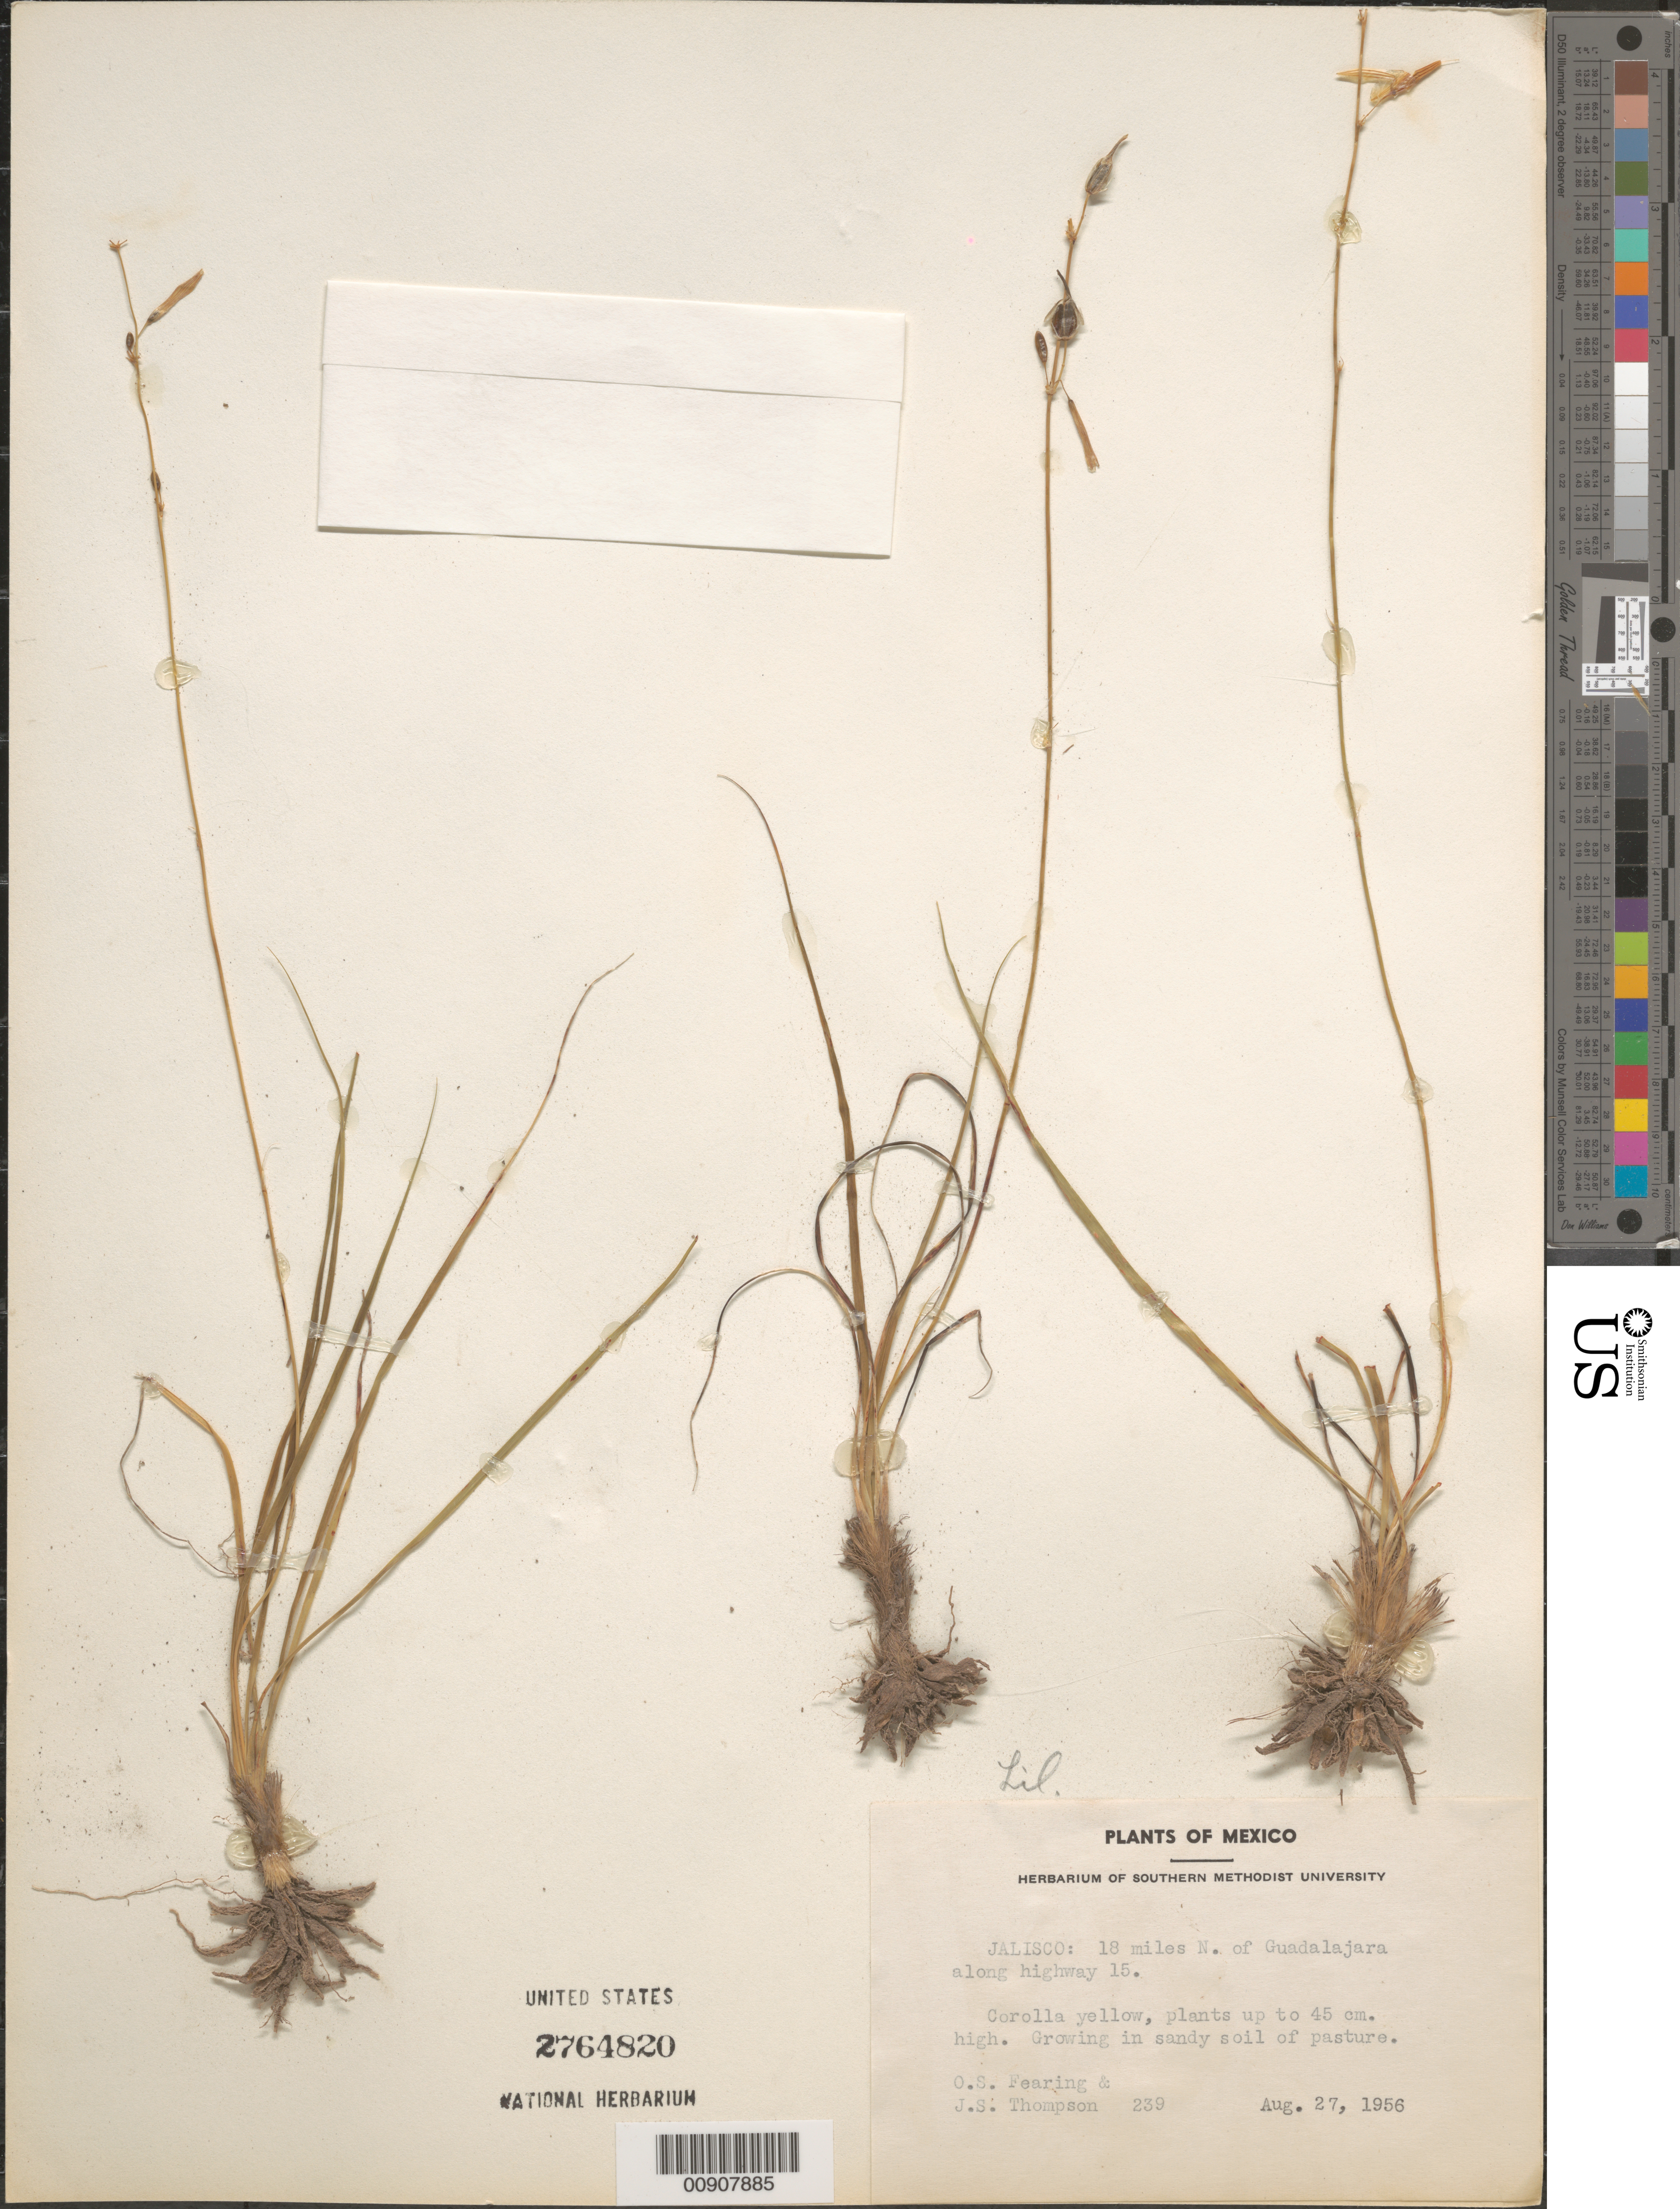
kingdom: Plantae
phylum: Tracheophyta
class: Liliopsida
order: Liliales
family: Liliaceae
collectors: O. S. Fearing, J. S. Thompson & B. L. Turner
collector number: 239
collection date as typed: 27 Aug 1956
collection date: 1956-08-27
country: Mexico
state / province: Jalisco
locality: Jalisco: 18 miles N. of Guadalajara along highway 15.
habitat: Growing in sandy soil of pasture.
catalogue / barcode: US 2764820